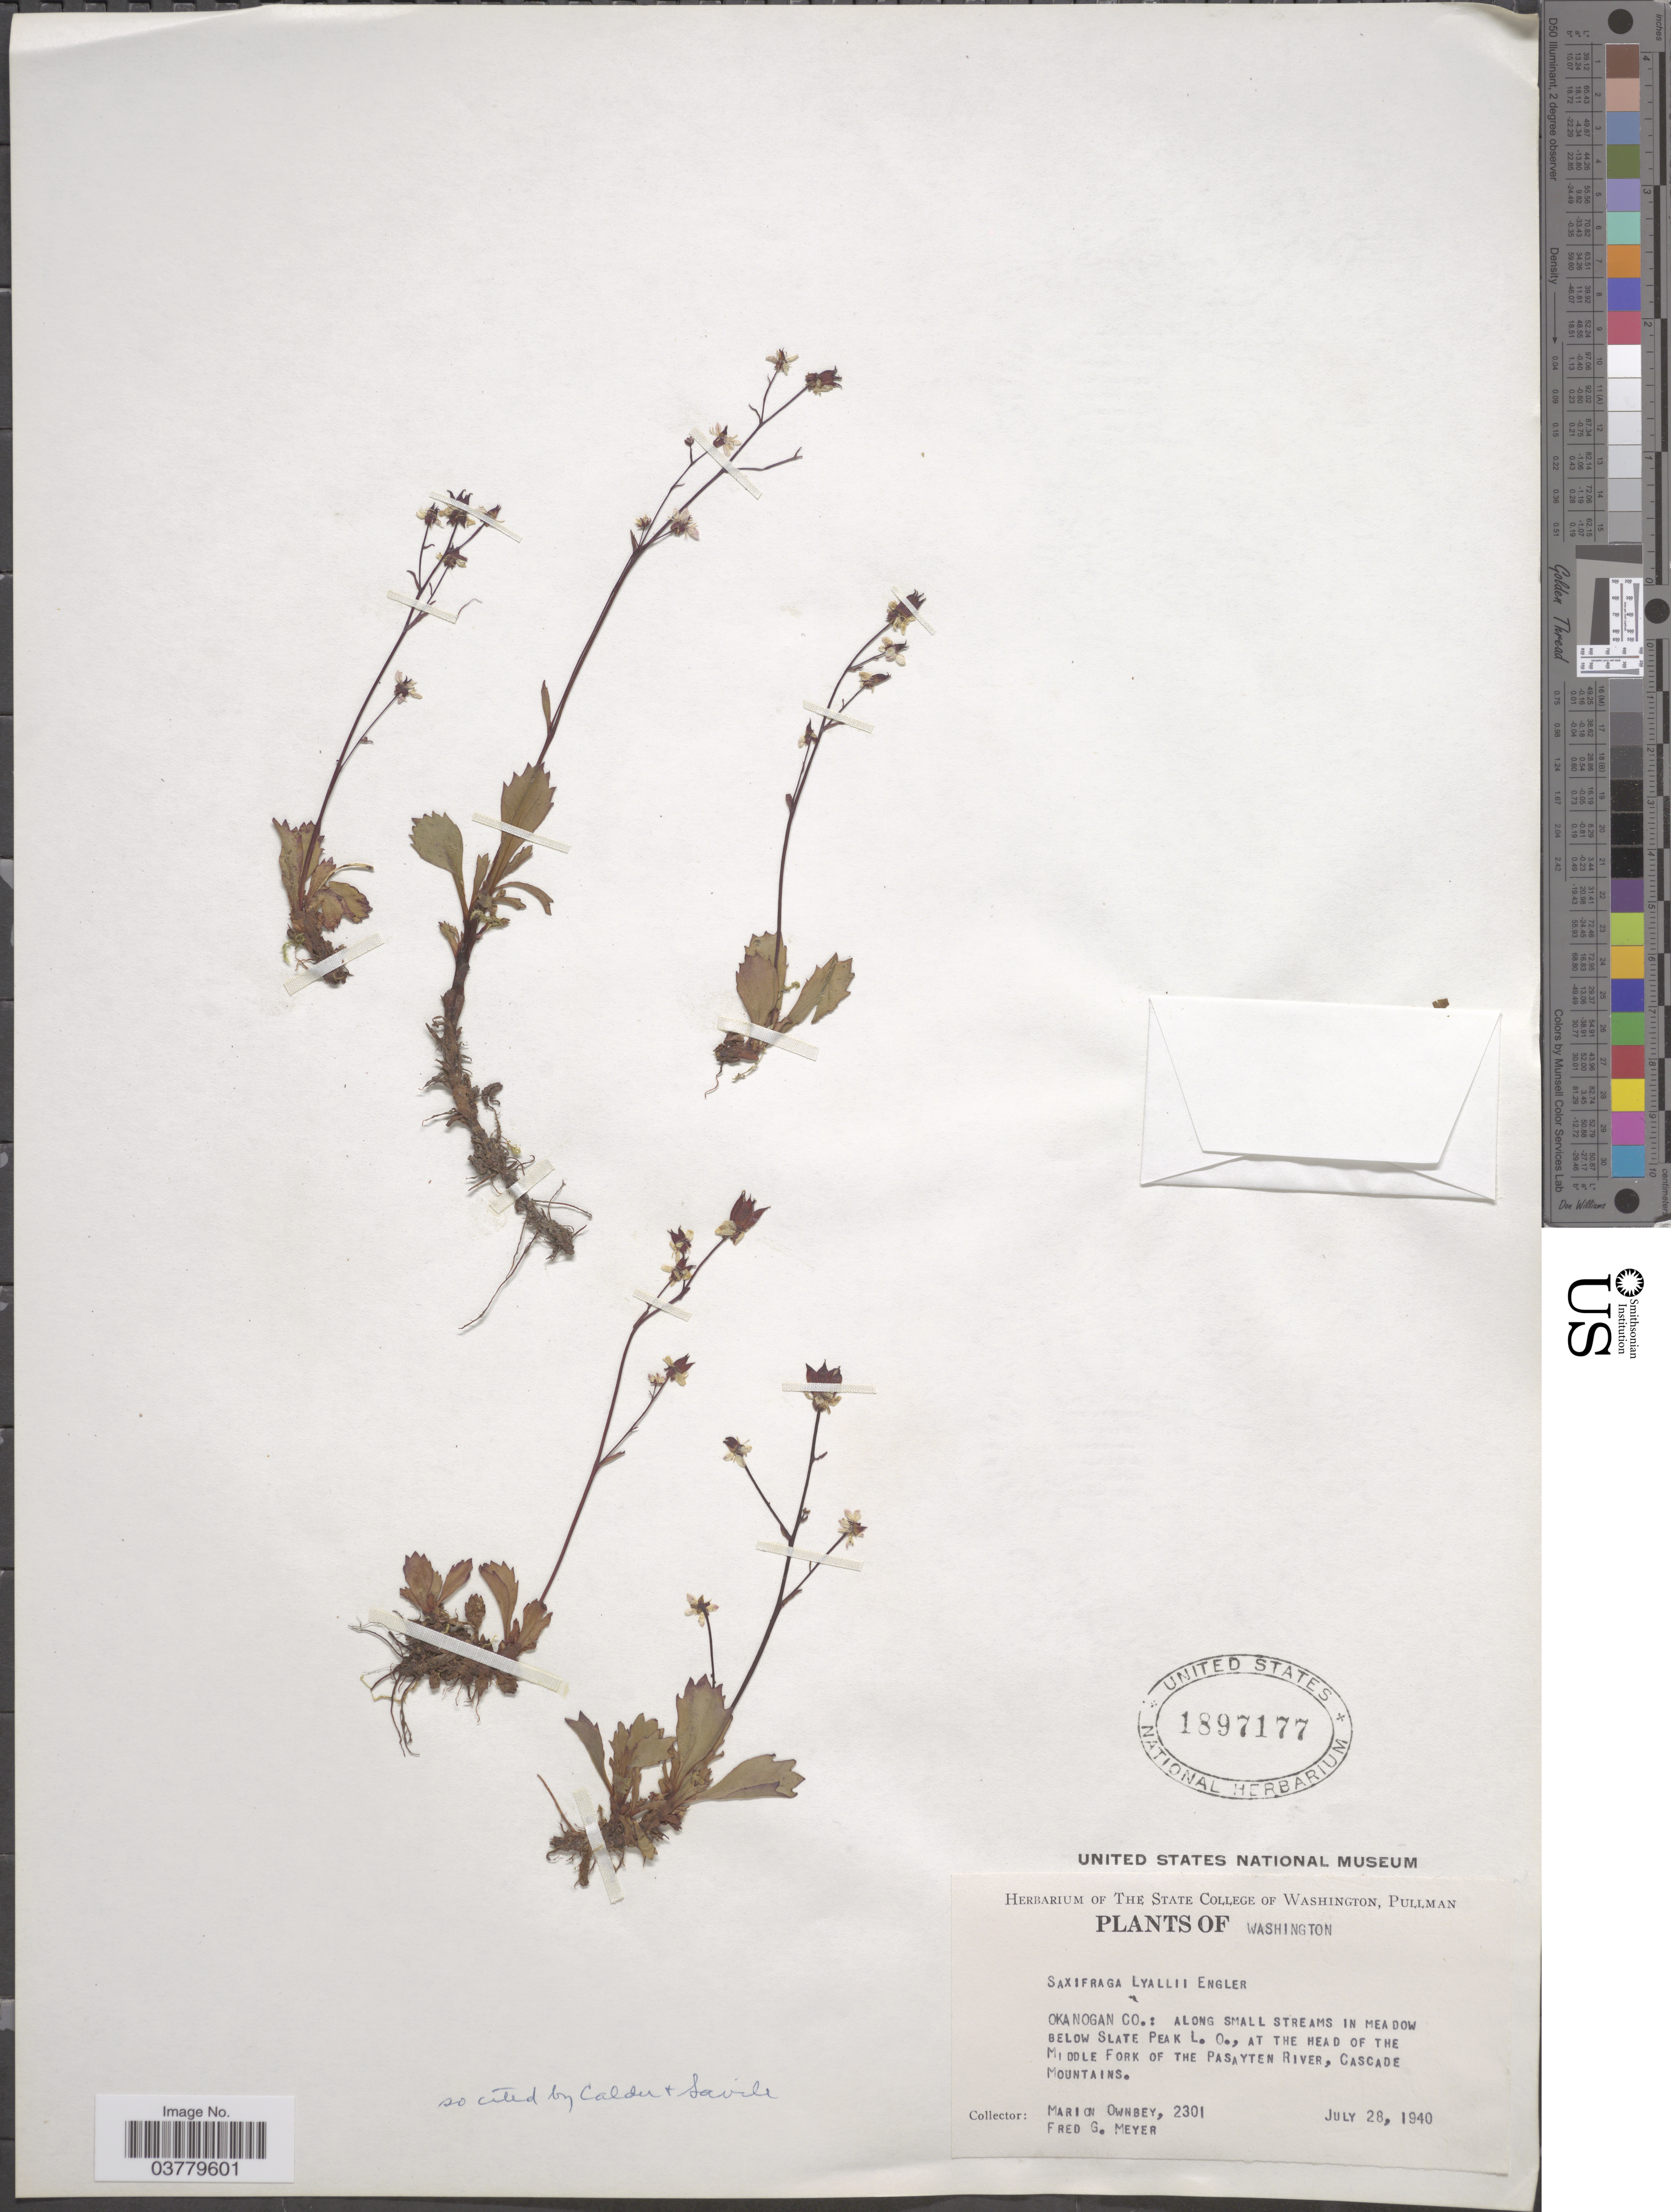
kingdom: Plantae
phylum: Tracheophyta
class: Magnoliopsida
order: Saxifragales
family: Saxifragaceae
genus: Micranthes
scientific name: Micranthes lyalii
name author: (Engl.) Small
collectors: M. Ownbey & F. G. Meyer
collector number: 2301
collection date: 1940-07-28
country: United States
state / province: Washington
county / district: Okanogan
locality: Okanogan Co.: Along small streams in meadow below Slate Peak L. O., at the Head of the Middle Fork of the Pasayten River, Cascade Mountains.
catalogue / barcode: US 1897177